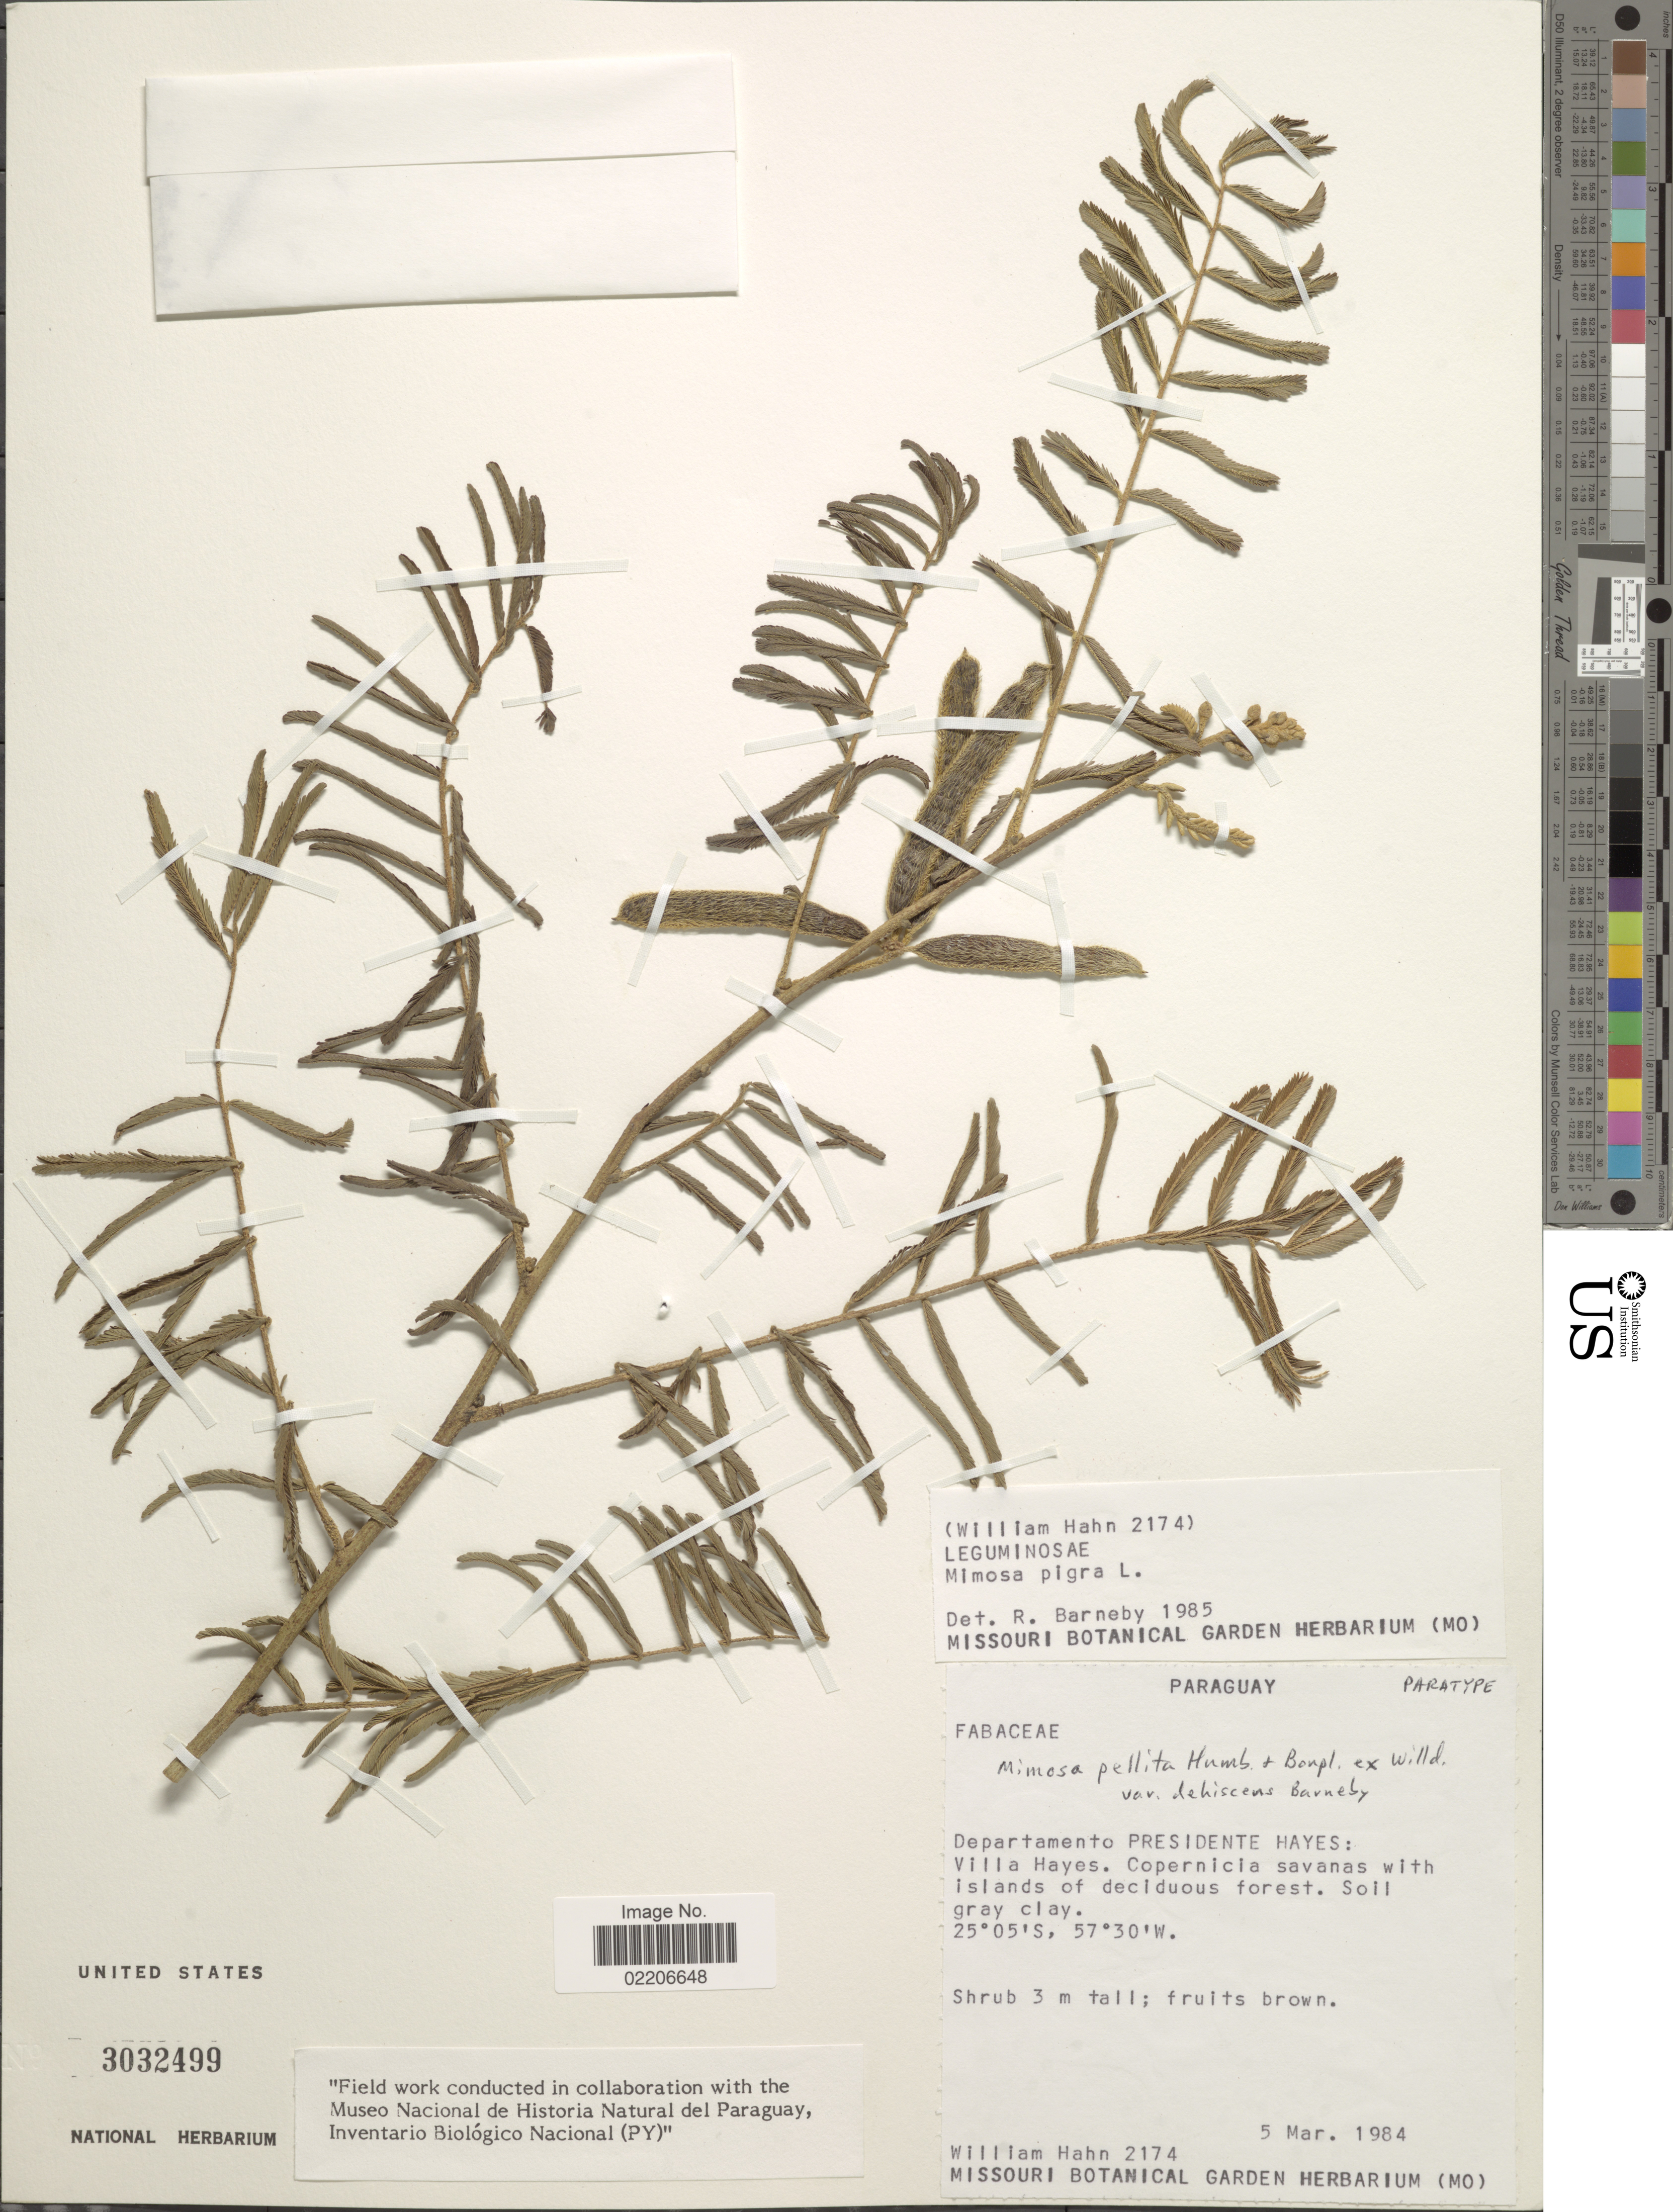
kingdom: Plantae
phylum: Tracheophyta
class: Magnoliopsida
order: Fabales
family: Fabaceae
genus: Mimosa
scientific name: Mimosa pellita var. dehiscens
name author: Barneby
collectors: W. J. Hahn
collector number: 2174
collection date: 1984-03-05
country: Paraguay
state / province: Presidente Hayes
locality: Departamento Presidente Hayes: Villa Hayes. Copernicia savanas with islands of deciduous forest.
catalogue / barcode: US 3032499